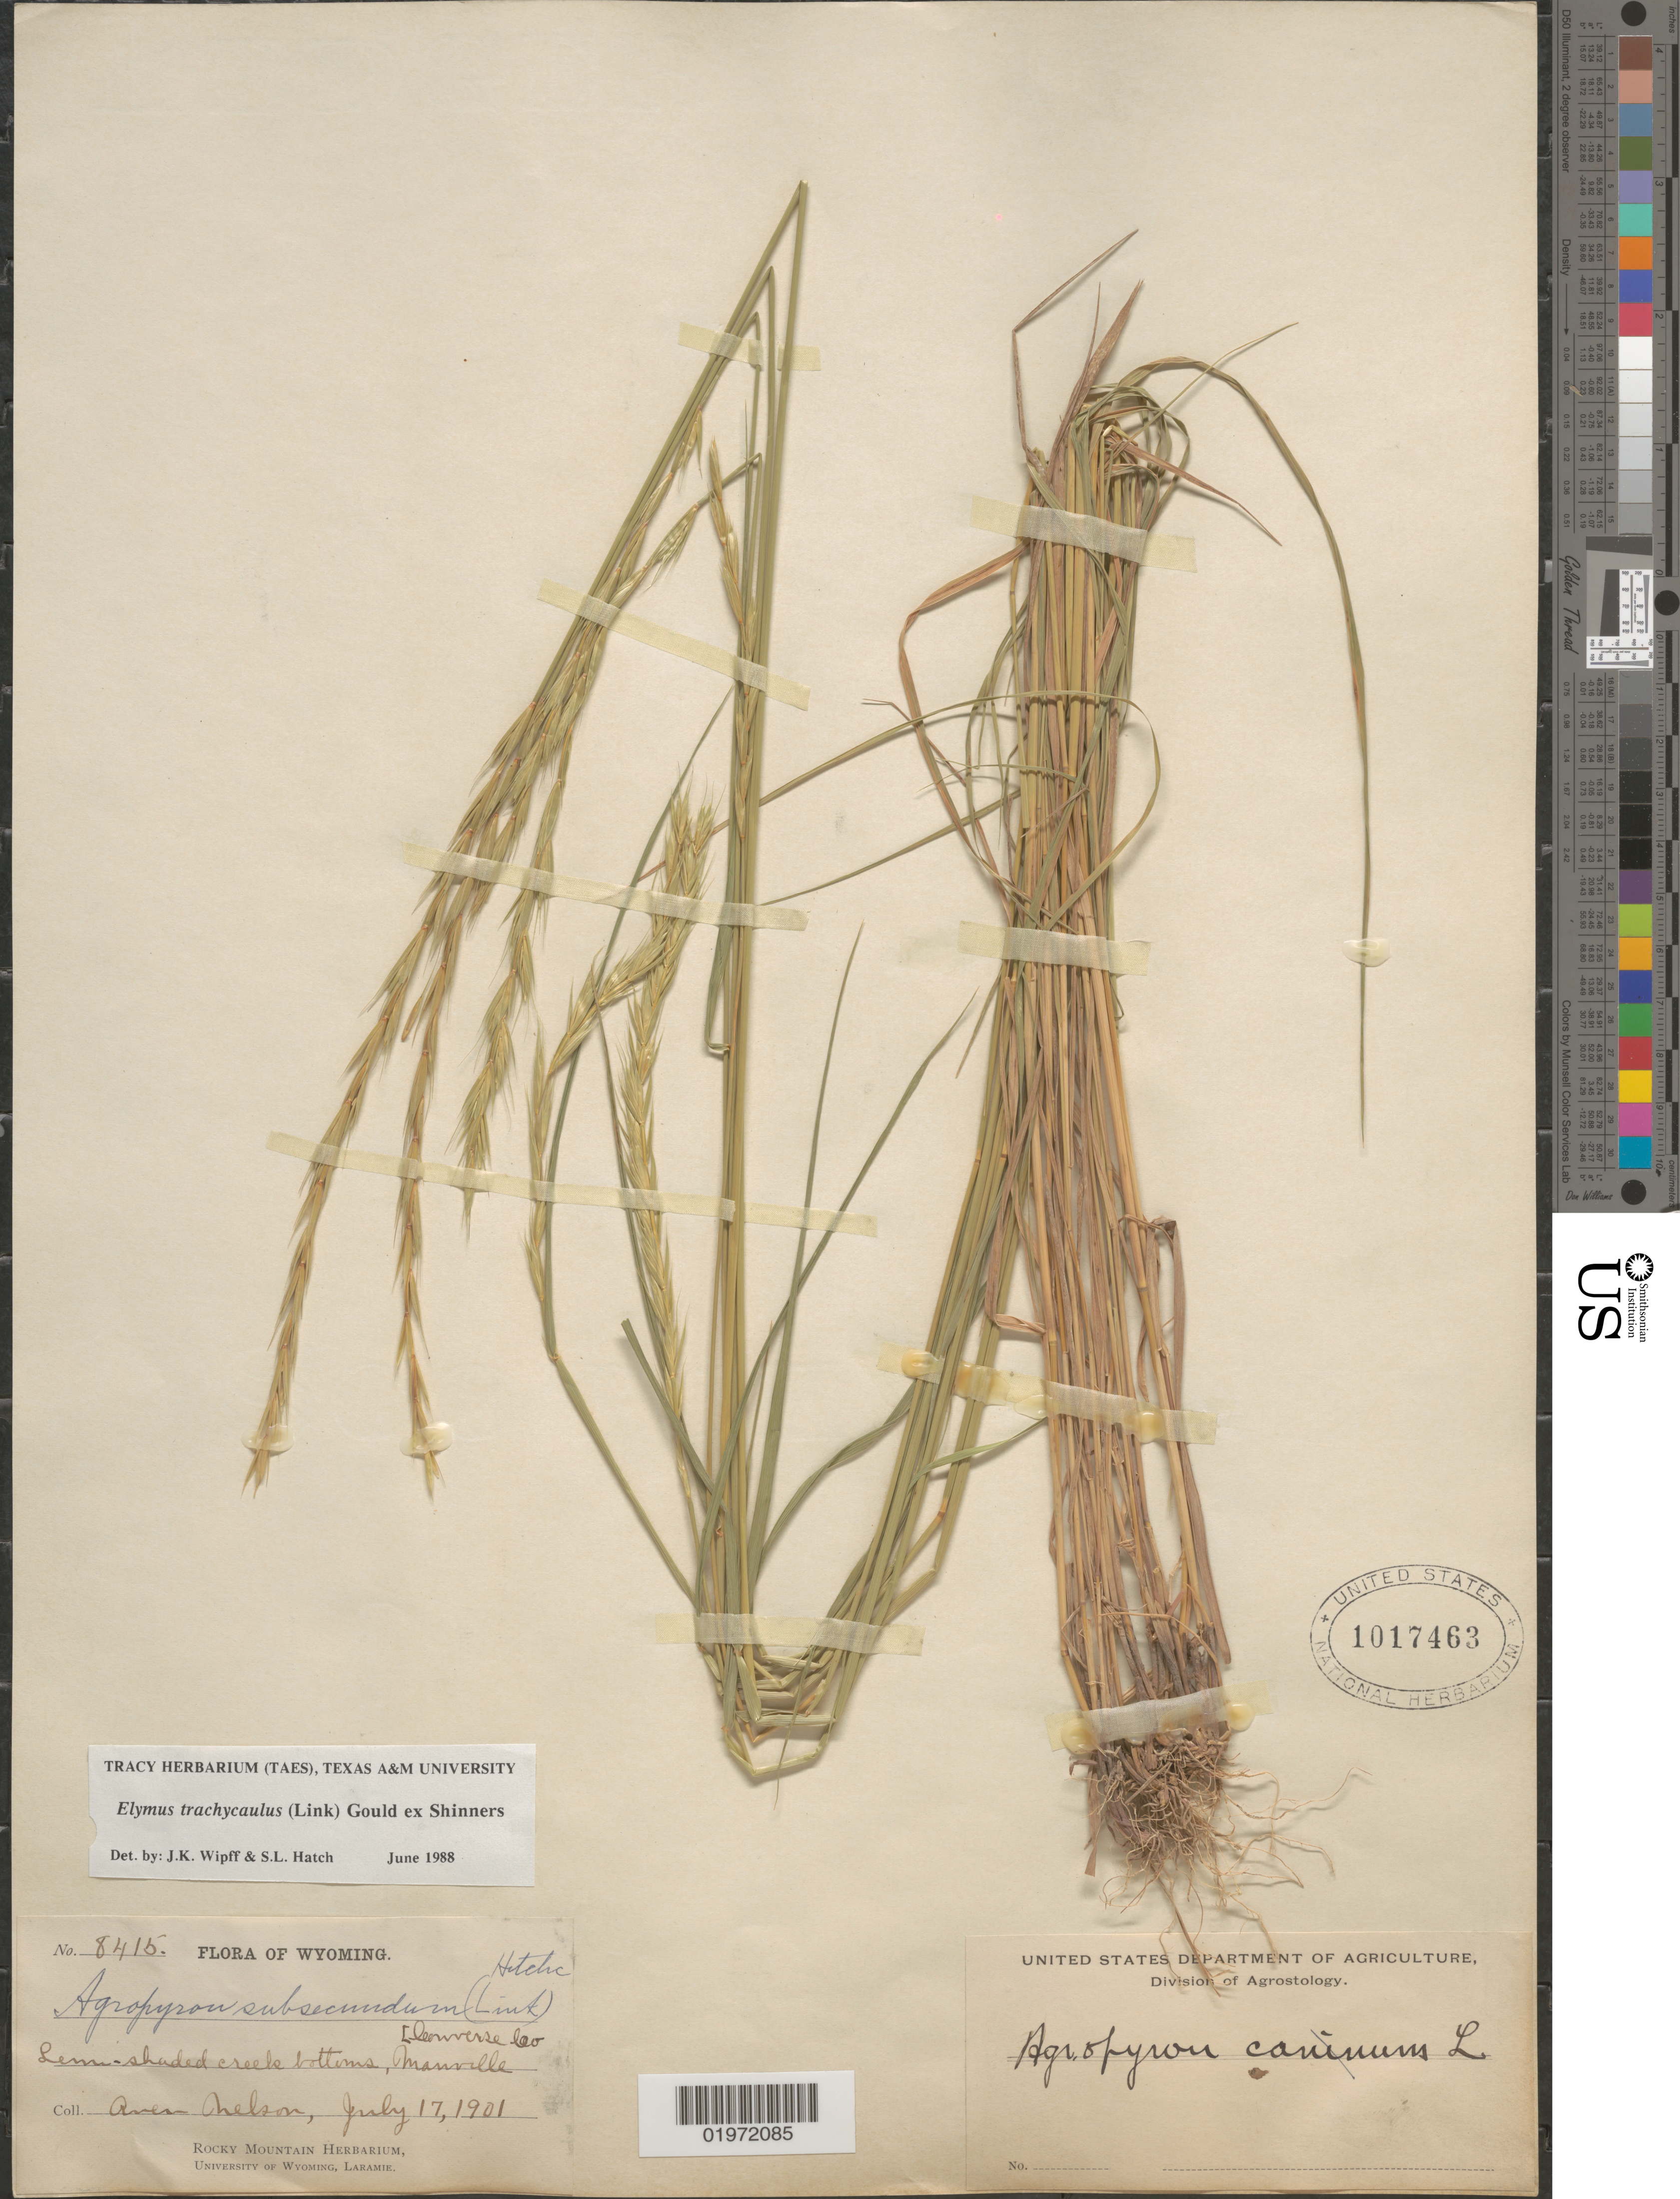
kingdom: Plantae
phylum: Tracheophyta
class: Liliopsida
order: Poales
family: Poaceae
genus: Elymus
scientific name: Elymus trachycaulus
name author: (Link) Gould ex Shinners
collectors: A. Nelson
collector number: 8415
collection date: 1901-07-17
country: United States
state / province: Wyoming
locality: Manville. Converse Co.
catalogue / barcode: US 1017463